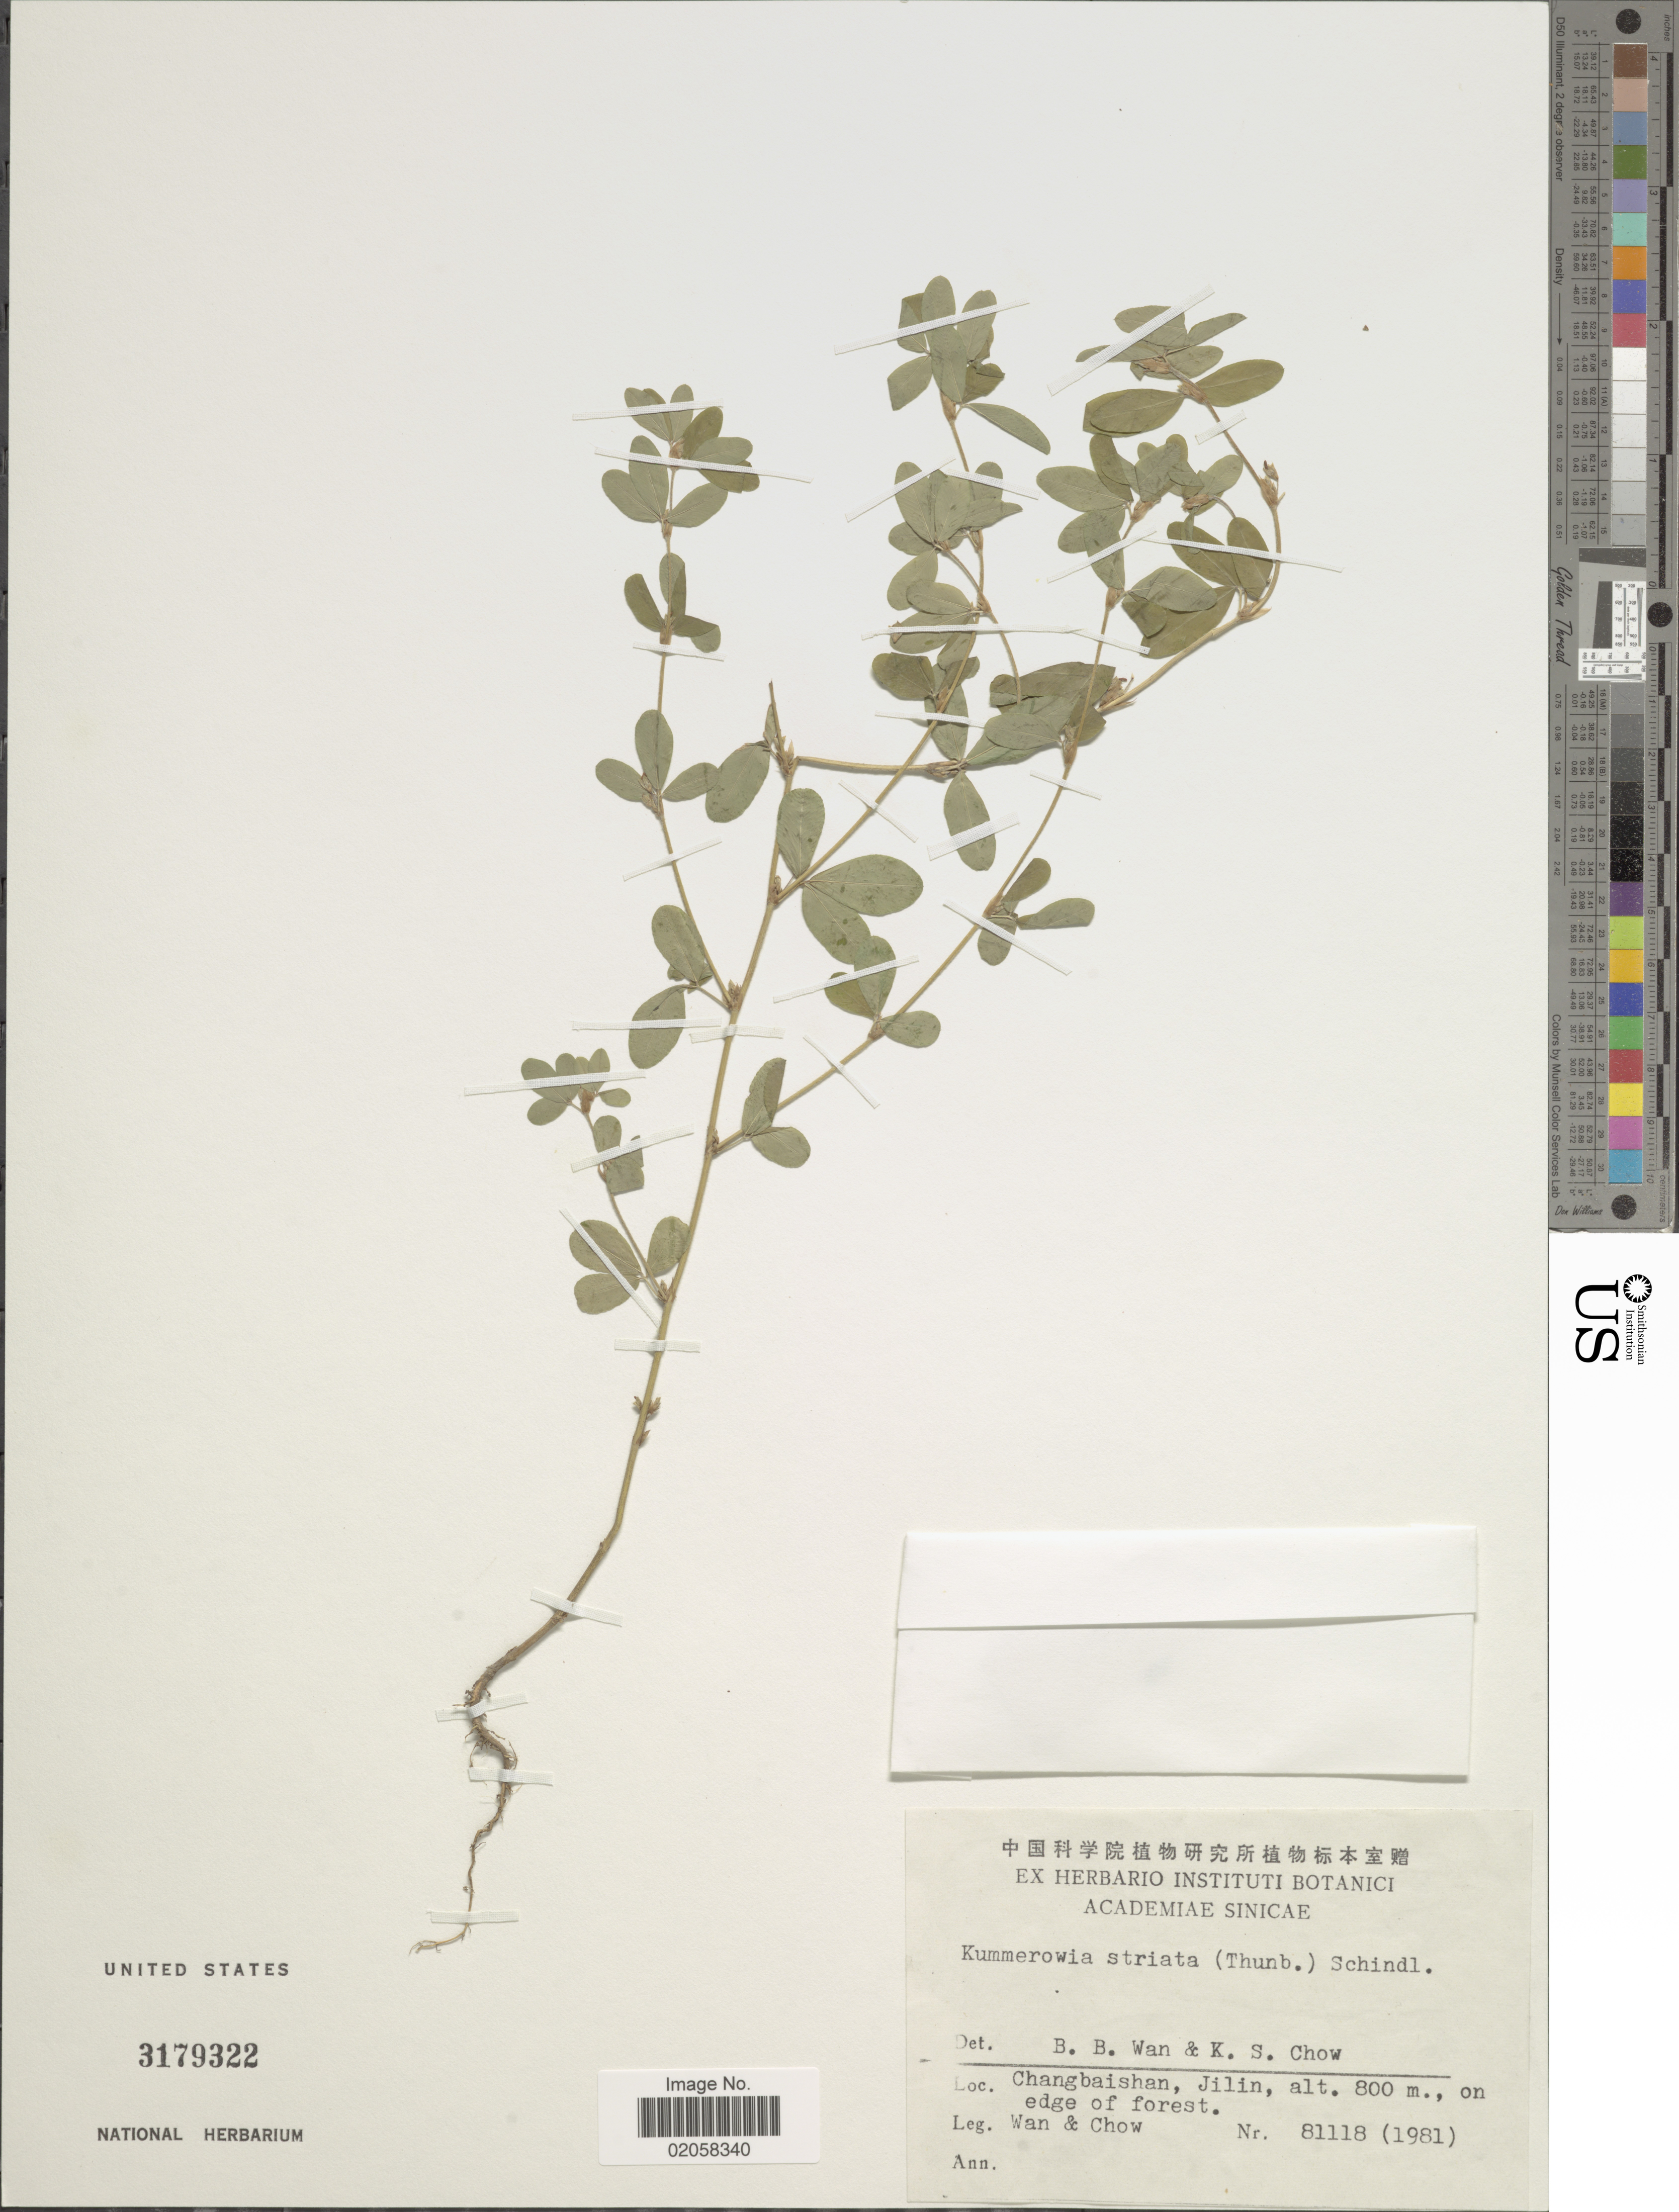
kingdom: Plantae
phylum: Tracheophyta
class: Magnoliopsida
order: Fabales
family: Fabaceae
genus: Kummerowia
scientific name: Kummerowia striata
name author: (Thunb.) Schindl.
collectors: -. Wan & Chow, --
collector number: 81118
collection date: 1981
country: China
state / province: Jilin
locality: Changbaishan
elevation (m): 800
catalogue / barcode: US 3179322